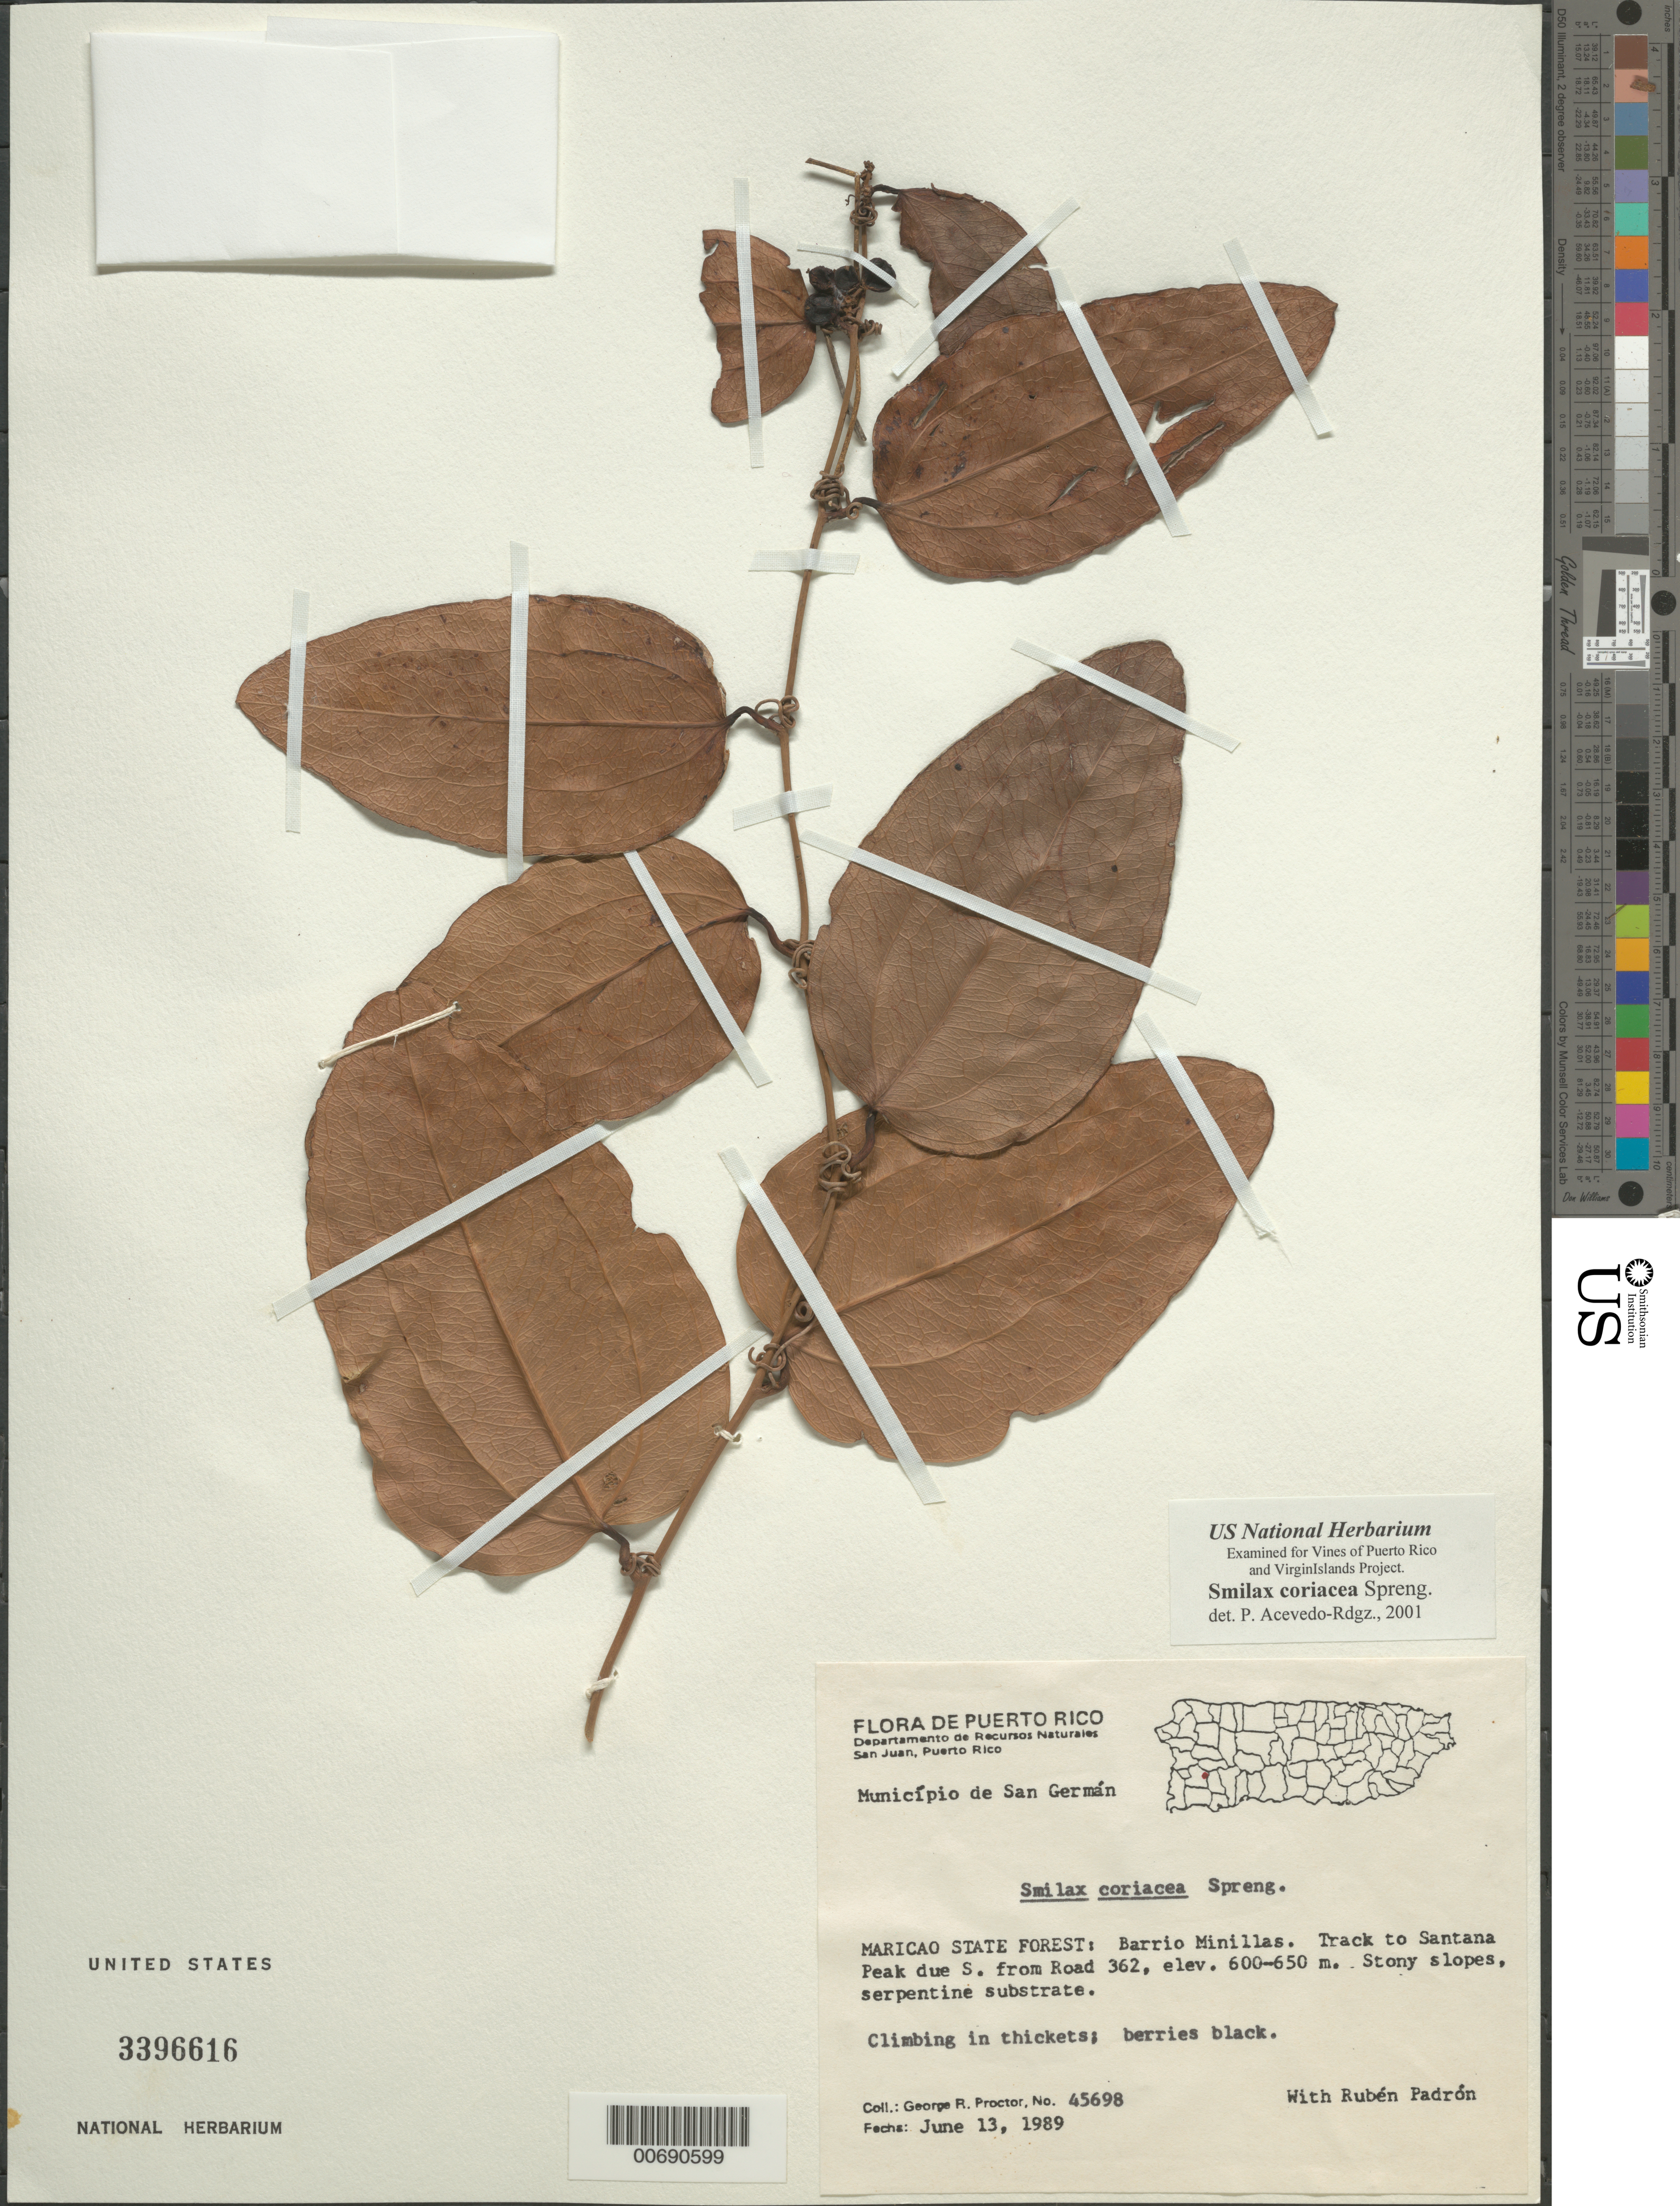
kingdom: Plantae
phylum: Tracheophyta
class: Liliopsida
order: Liliales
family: Smilacaceae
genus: Smilax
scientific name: Smilax coriacea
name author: Spreng.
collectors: G. R. Proctor & R. Padrón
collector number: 45698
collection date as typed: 13 Jun 1989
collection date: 1989-06-13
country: Puerto Rico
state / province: San Germán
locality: Mun. San German: Maricao State Forest, Barrio Minillas. Track to Santana Peak due S from Rd 362.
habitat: stony slopes, serpentine substrate.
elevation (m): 600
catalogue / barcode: US 3396616